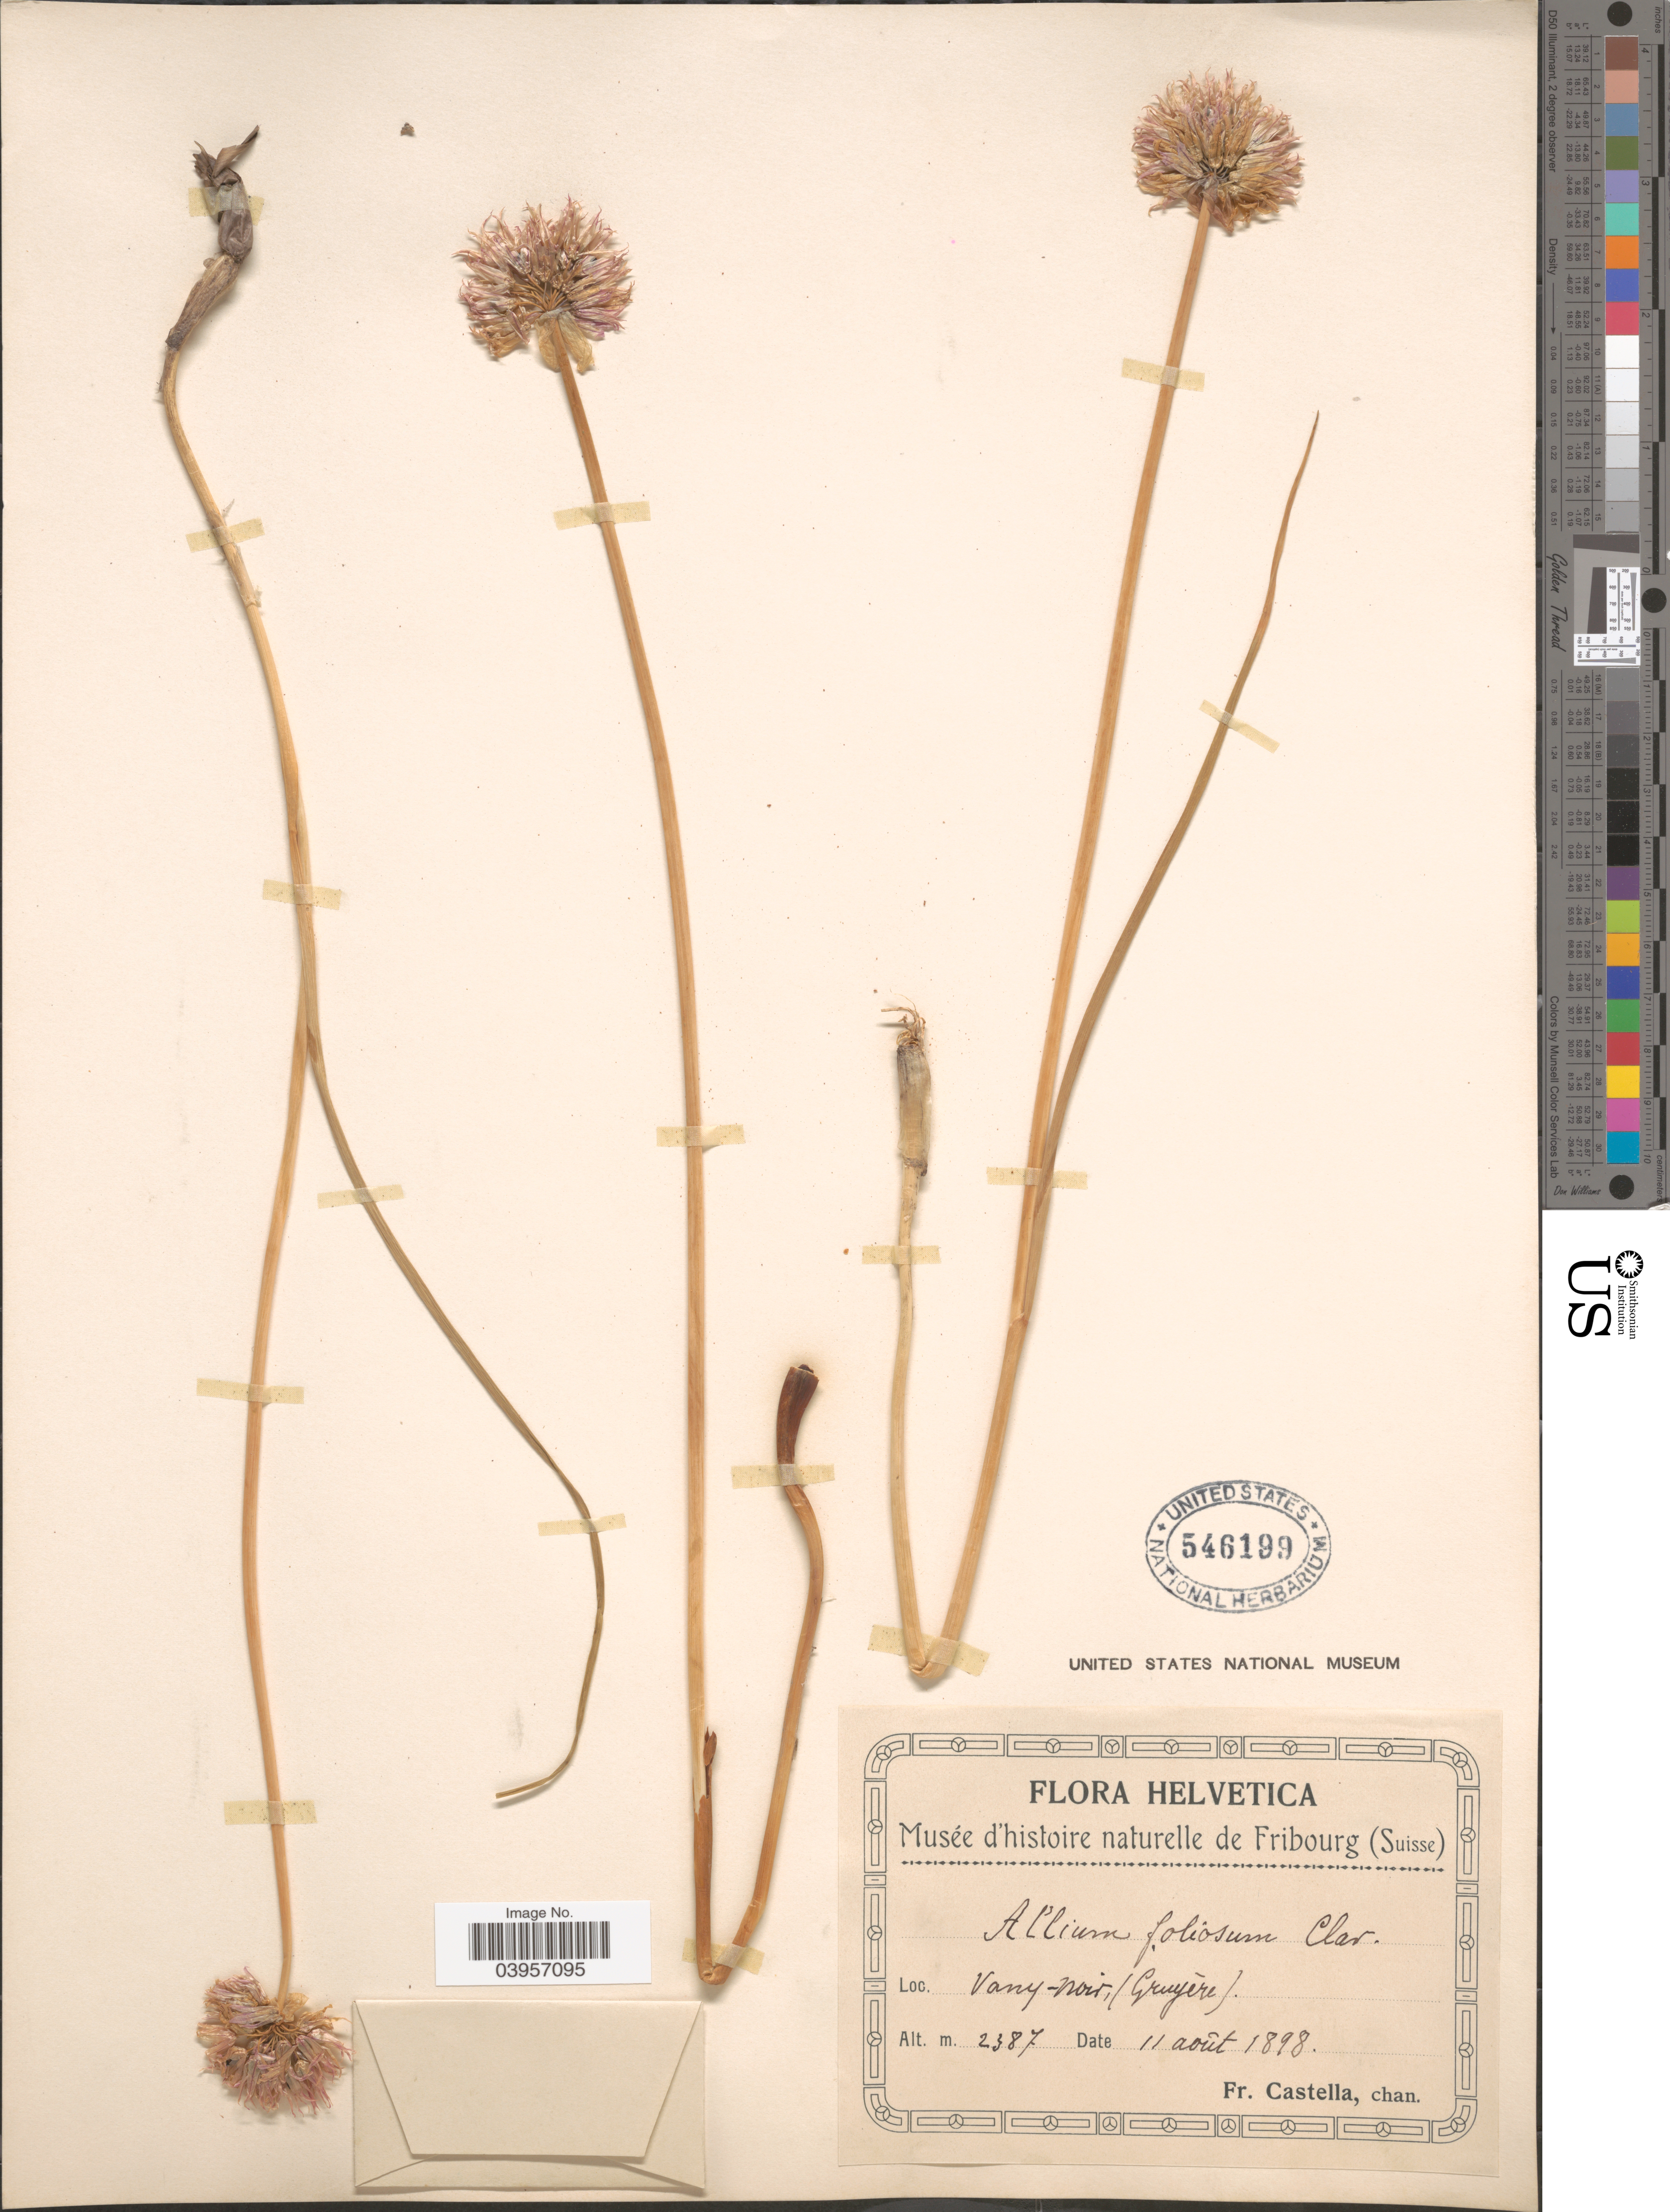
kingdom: Plantae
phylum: Tracheophyta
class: Liliopsida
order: Asparagales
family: Amaryllidaceae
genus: Allium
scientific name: Allium foliosum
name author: Clairv. ex DC.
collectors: Fr. Castella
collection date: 1898-08-11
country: Switzerland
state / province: Fribourg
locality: Helvetica. Vany-Noir (Gruyère).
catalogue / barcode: US 546199